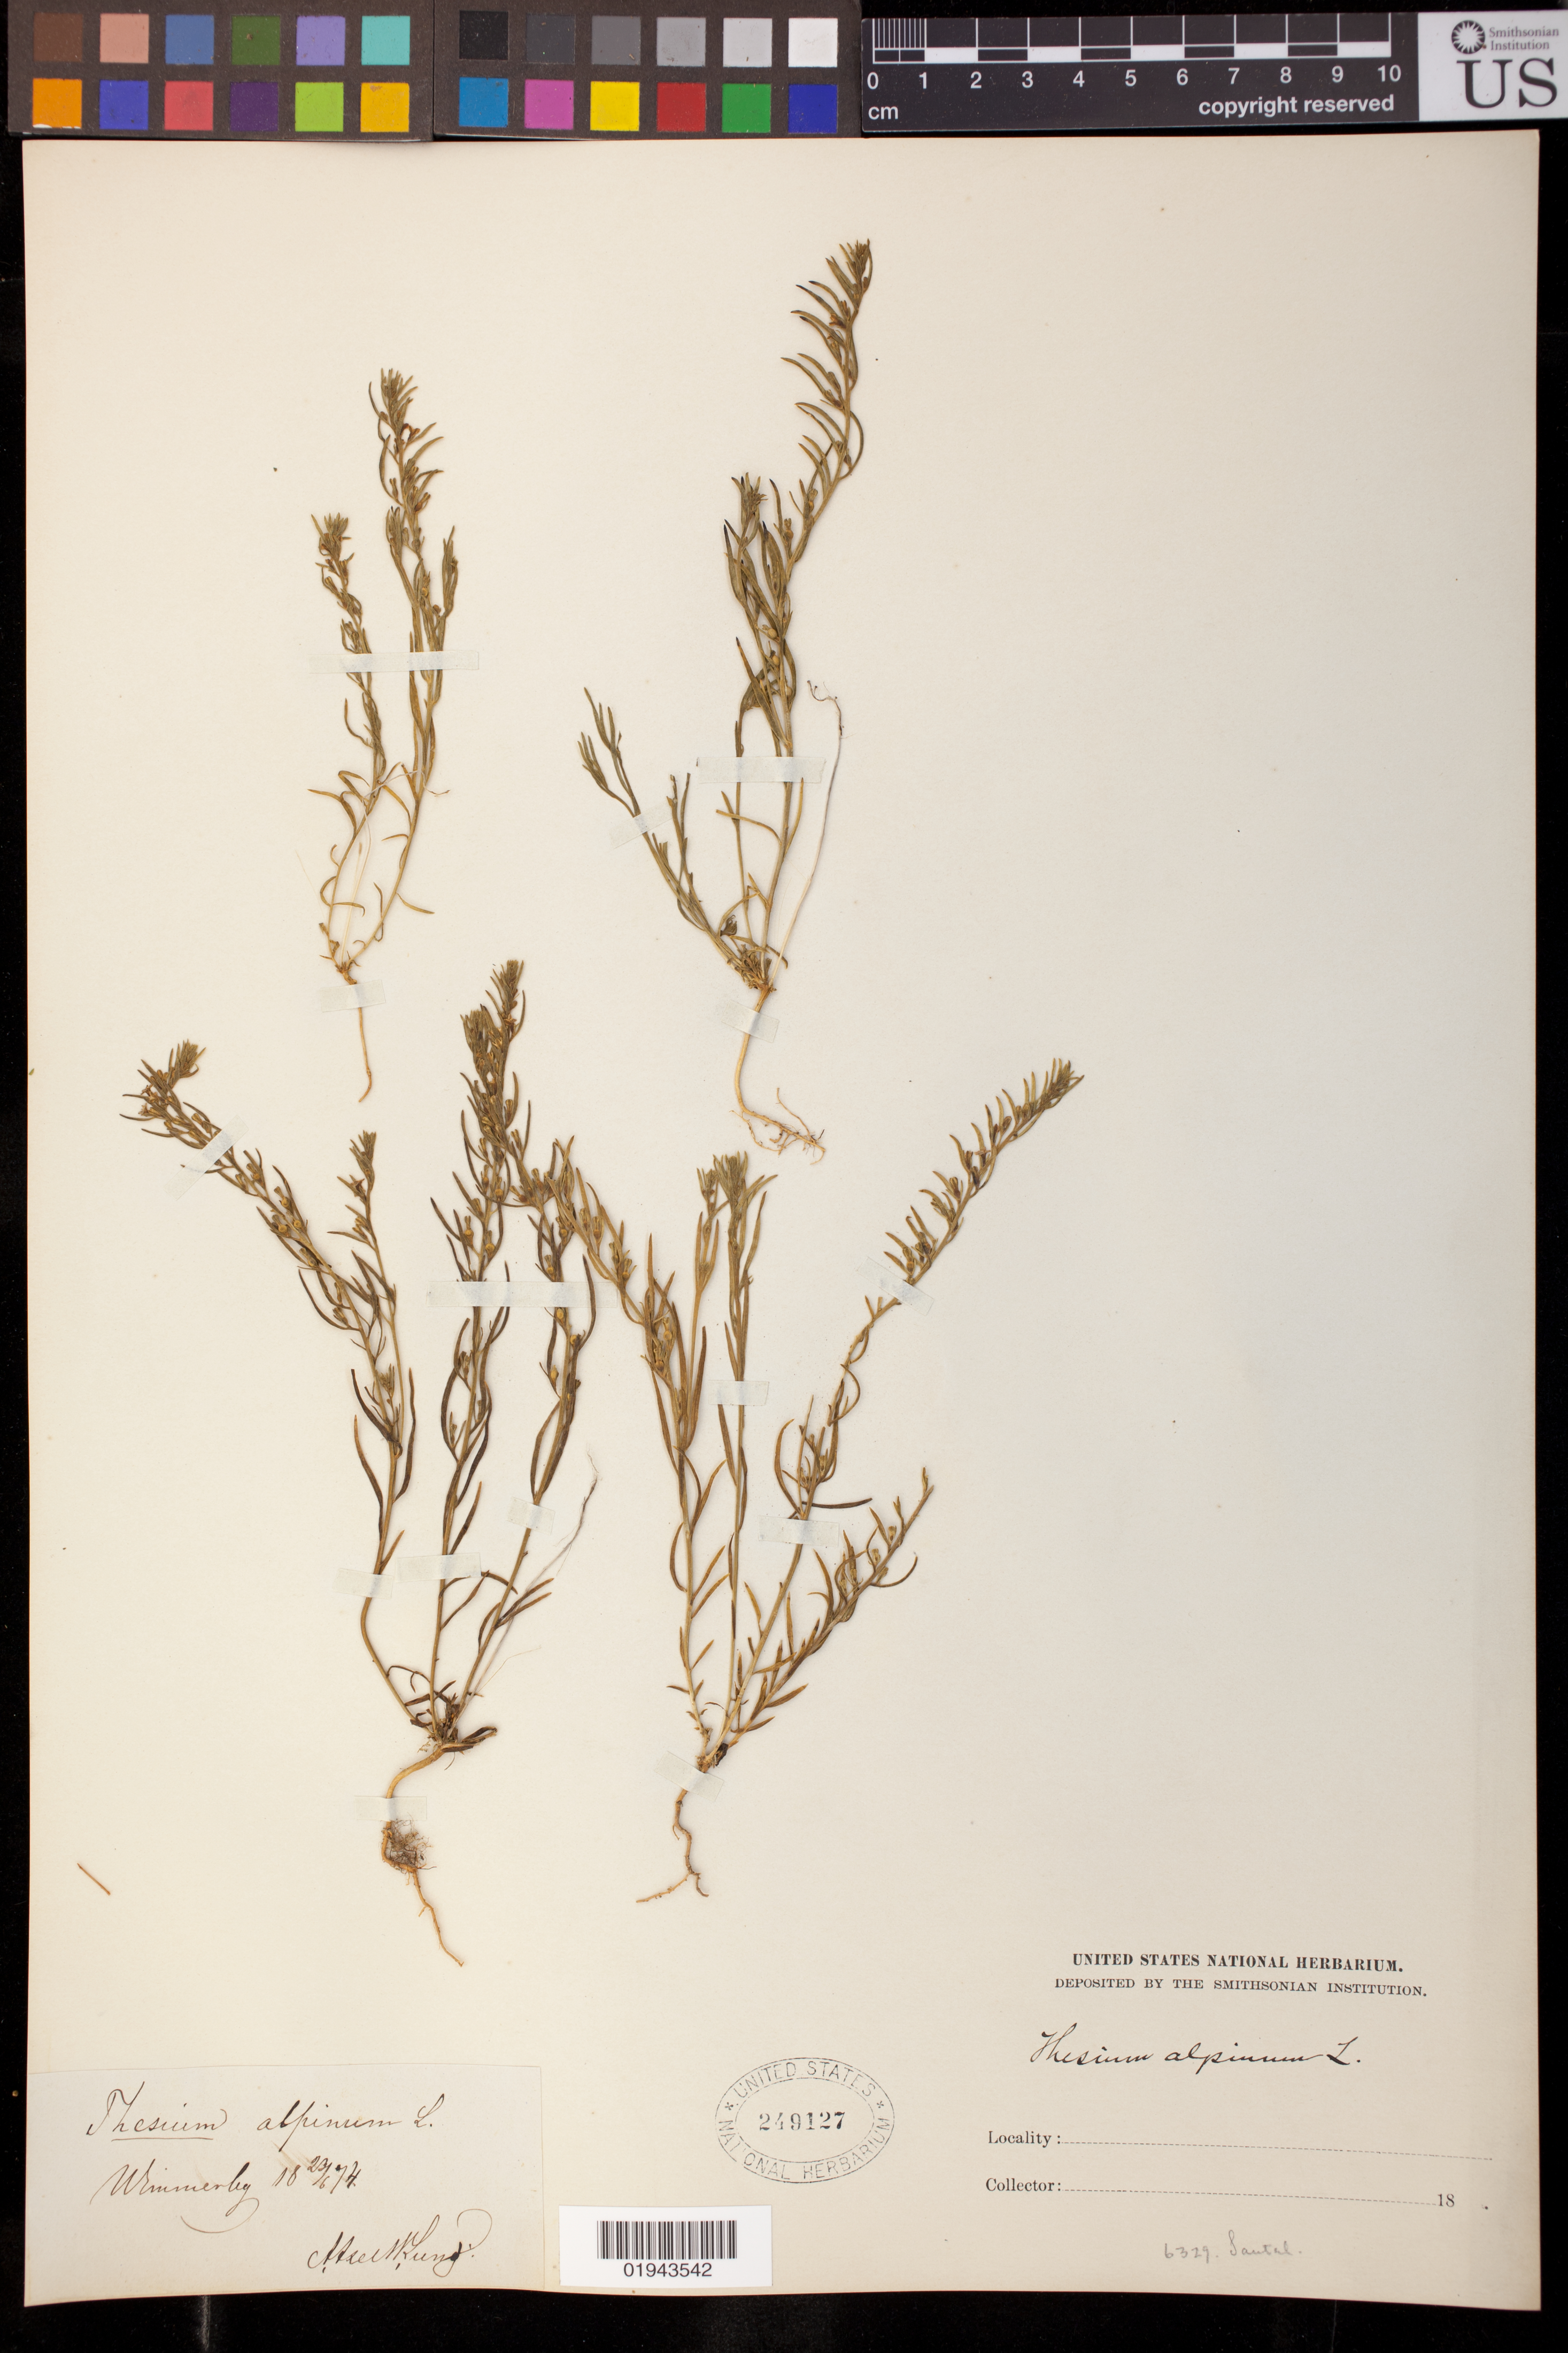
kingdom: Plantae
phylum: Tracheophyta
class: Magnoliopsida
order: Santalales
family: Thesiaceae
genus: Thesium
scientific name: Thesium alpinum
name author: L.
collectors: A. Lund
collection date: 1874-06-23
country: Sweden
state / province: Kalmar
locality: Wimmerby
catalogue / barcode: US 249127